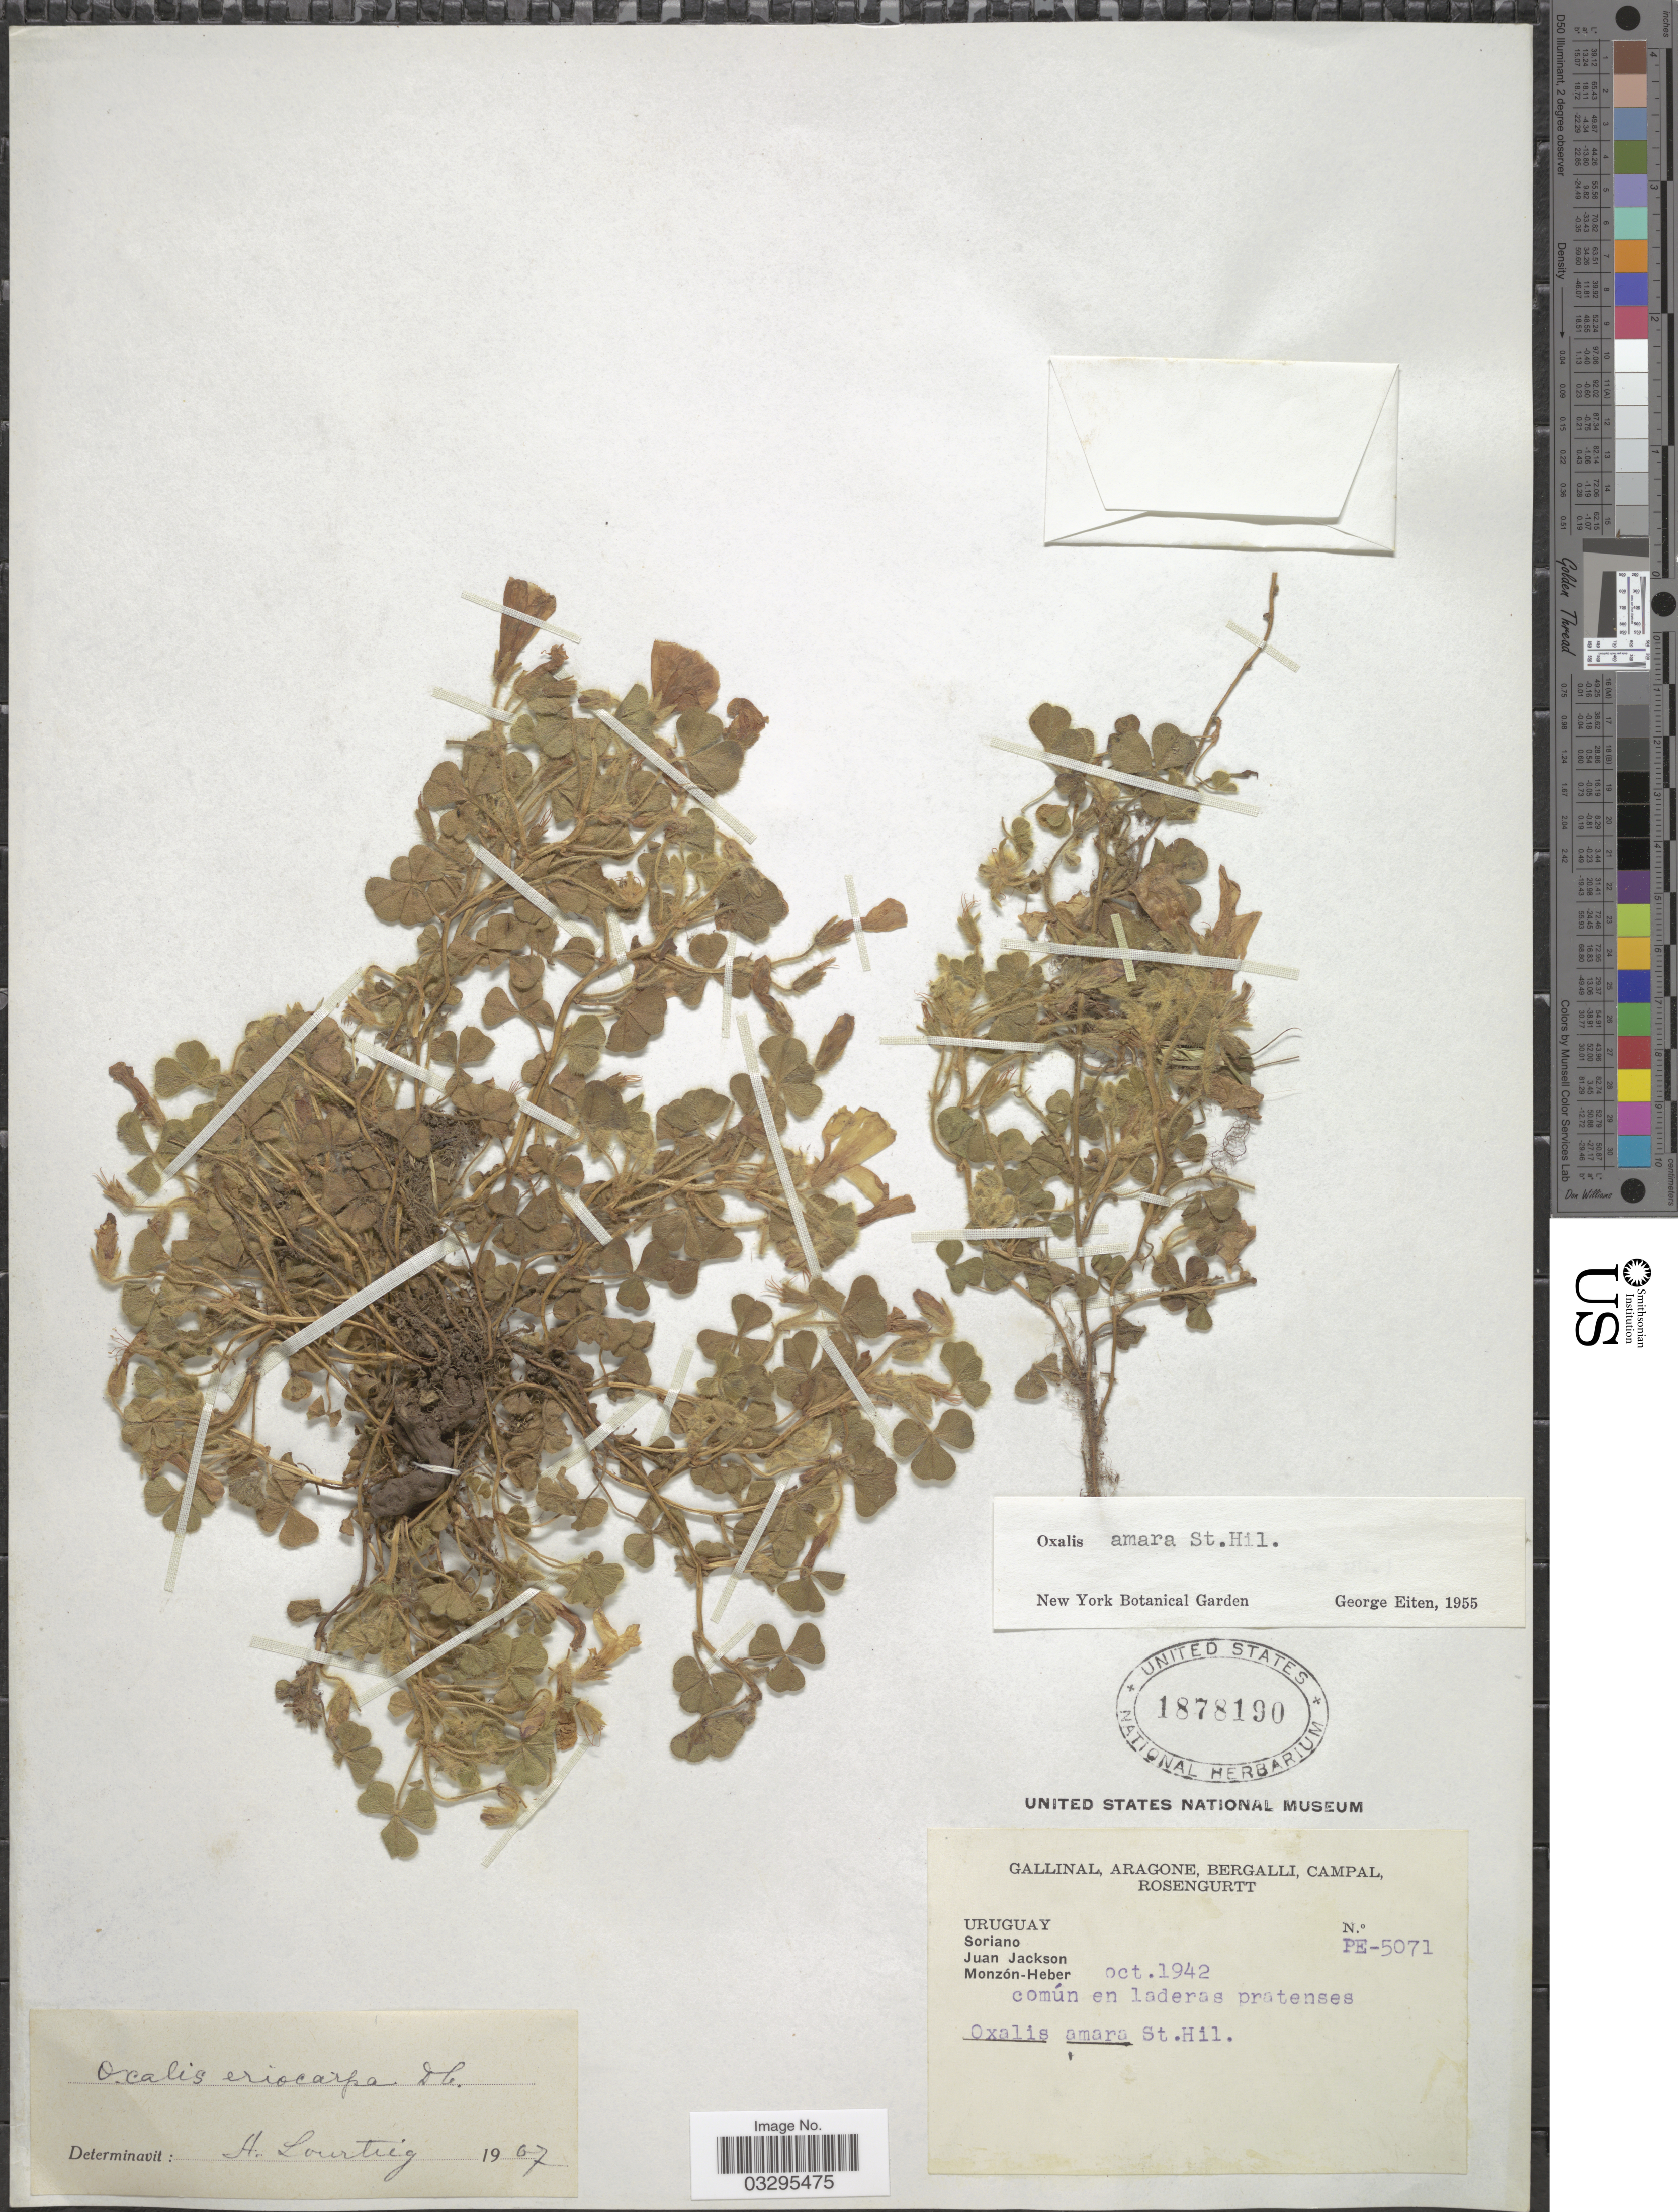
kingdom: Plantae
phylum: Tracheophyta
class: Magnoliopsida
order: Oxalidales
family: Oxalidaceae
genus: Oxalis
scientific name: Oxalis eriocarpa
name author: DC.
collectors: -. Gallinal, -- Aragone, -- Bergalli, -- Campal & Rosengurtt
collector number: PE-5071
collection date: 1942-10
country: Uruguay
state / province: Soriano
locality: Juan Jackson. Monzón-Herber.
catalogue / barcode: US 1878190